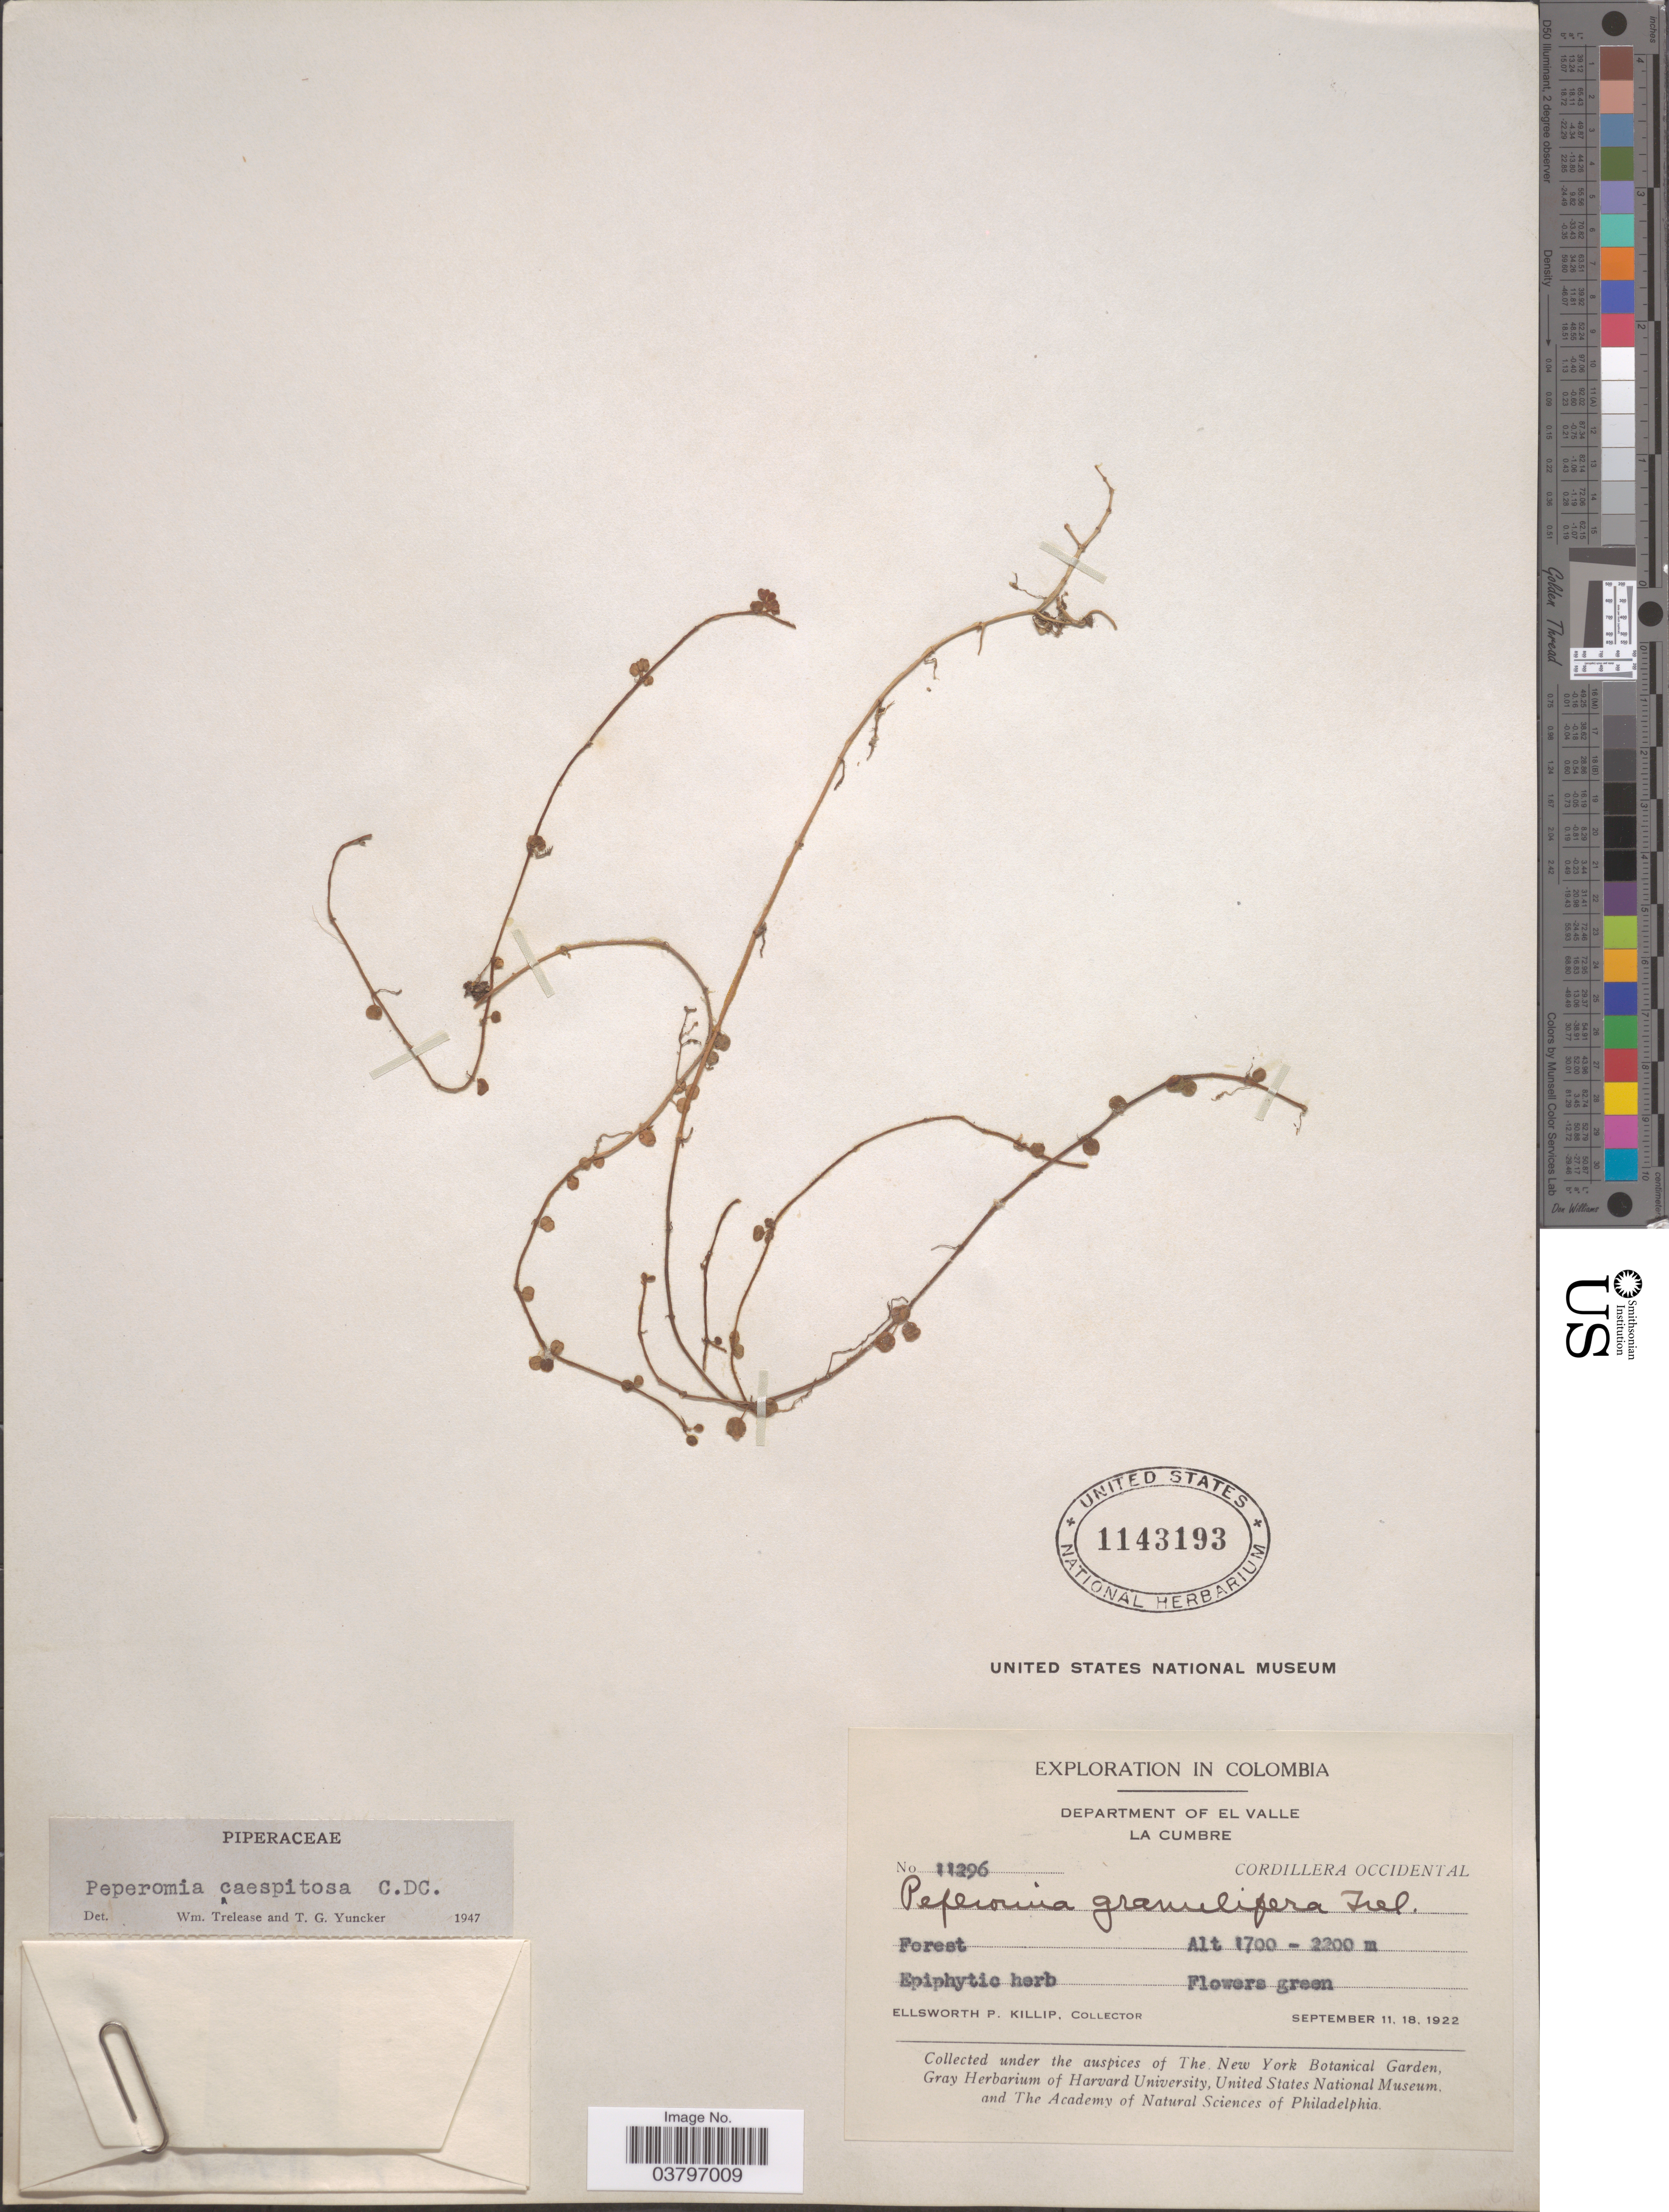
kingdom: Plantae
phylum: Tracheophyta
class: Magnoliopsida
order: Piperales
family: Piperaceae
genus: Peperomia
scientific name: Peperomia caespitosa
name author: C. DC.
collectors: E. P. Killip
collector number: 11296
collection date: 1922-09-11/1922-09-18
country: Colombia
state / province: Valle del Cauca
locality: Department of El Valle. La Cumbre. Cordillera Occidental.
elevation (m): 1700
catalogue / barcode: US 1143193